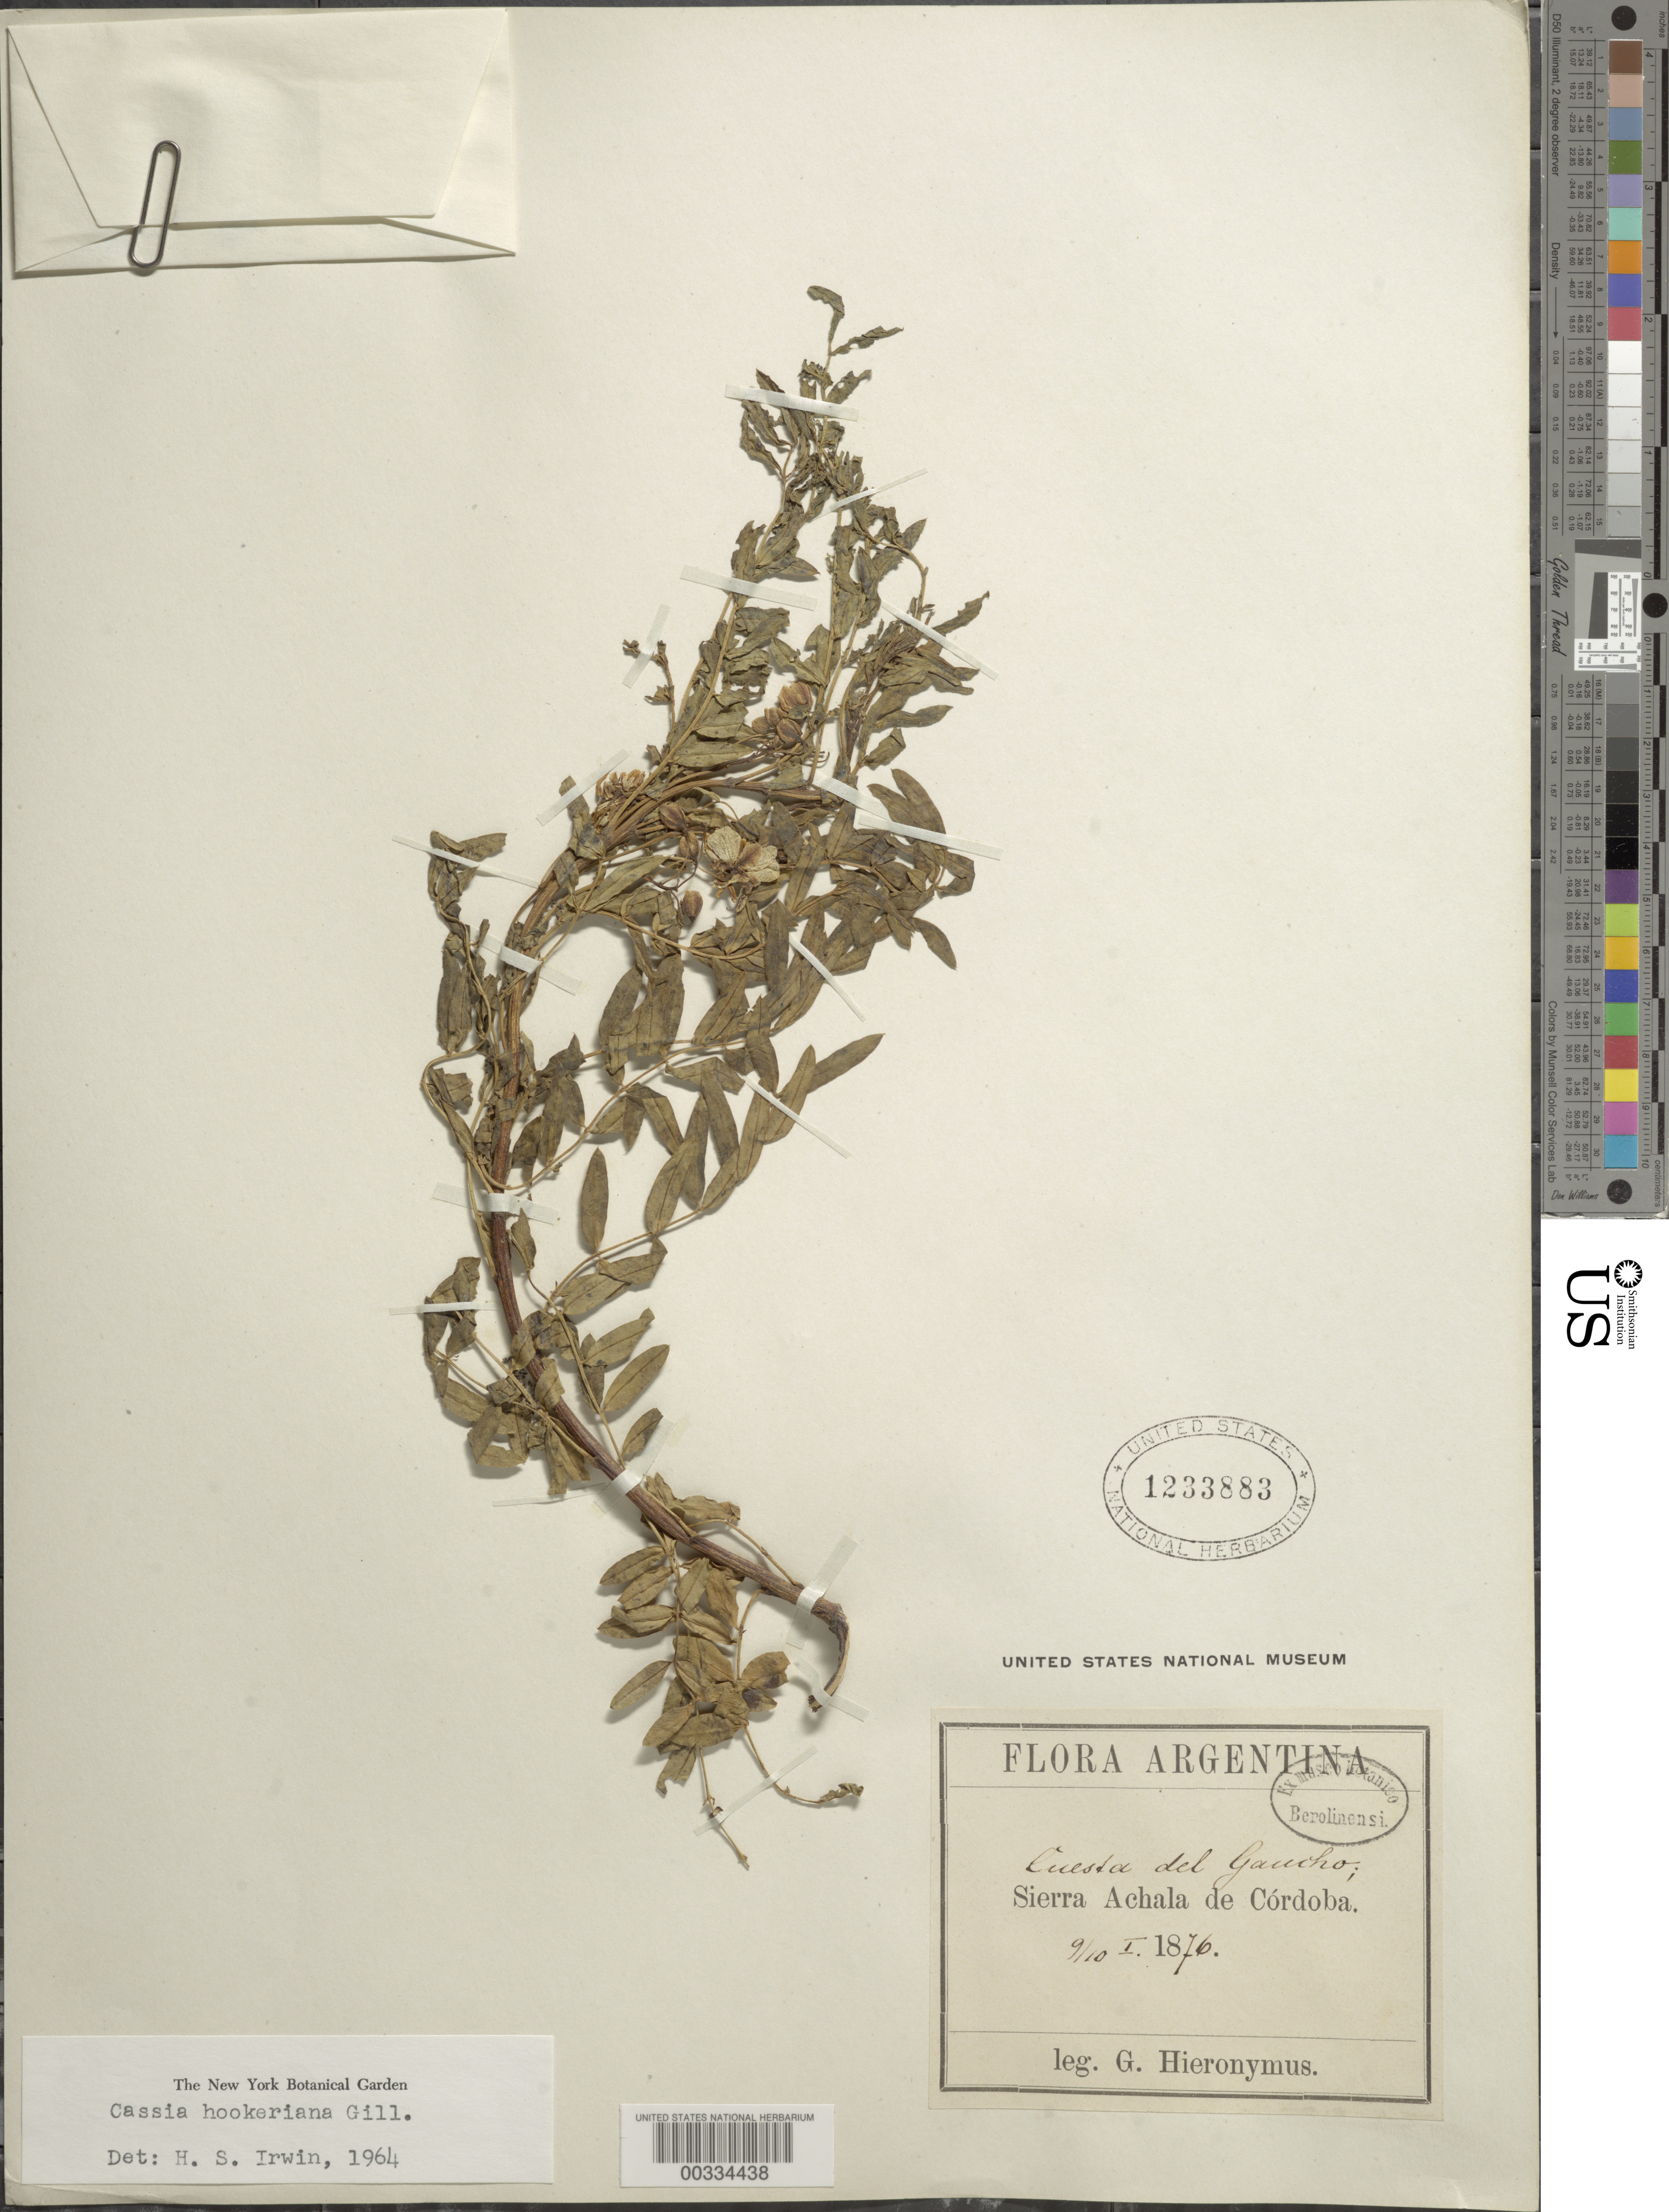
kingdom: Plantae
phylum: Tracheophyta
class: Magnoliopsida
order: Fabales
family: Fabaceae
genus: Senna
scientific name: Senna hookeriana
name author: Vatke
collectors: G. H. Hieronymus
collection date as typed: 09 Jan 1876 to 10 Jan 1876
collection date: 1876-01-09/1876-01-10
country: Argentina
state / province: Córdoba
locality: Cuesta del Gaucho; Sierra Achala de Cordoba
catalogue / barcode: US 1233883